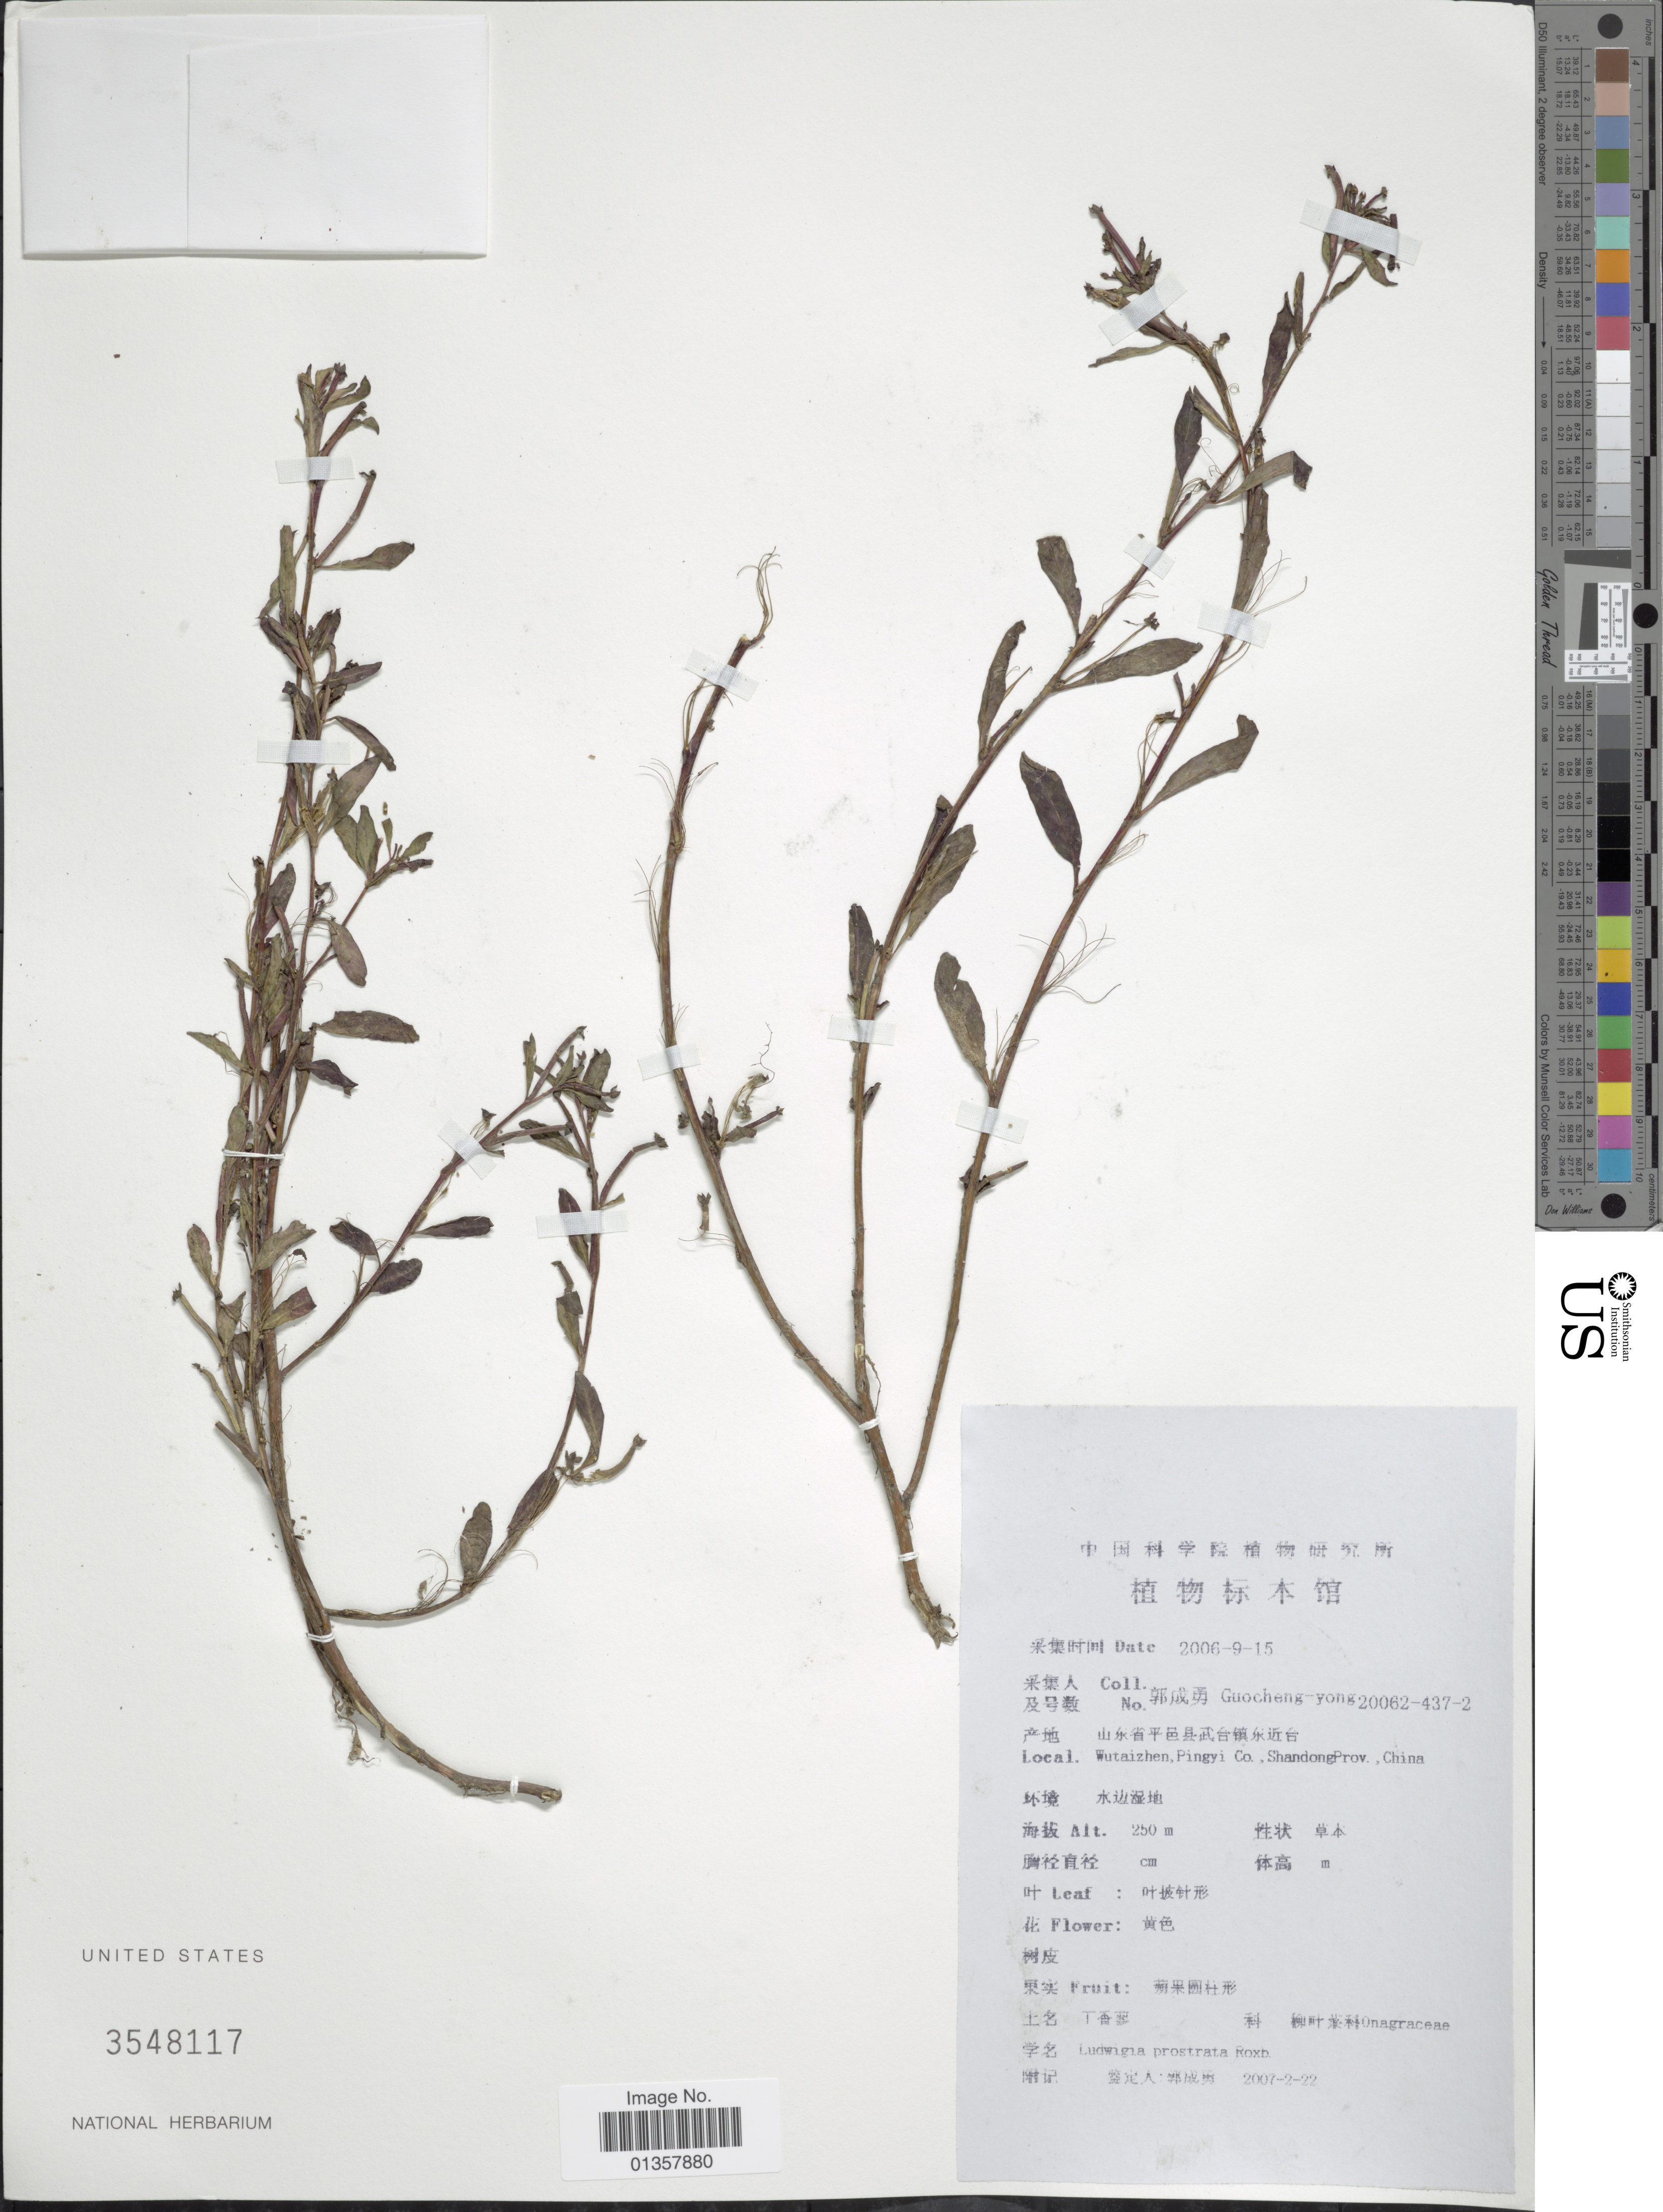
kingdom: Plantae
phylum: Tracheophyta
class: Magnoliopsida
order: Myrtales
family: Onagraceae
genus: Ludwigia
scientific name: Ludwigia prostrata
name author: Roxb.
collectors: Guo cheng-yong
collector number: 20062-437-2*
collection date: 2006-09-15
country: China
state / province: Shandong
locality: Wutaizhen, Pingyi Co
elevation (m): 250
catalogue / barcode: US 3548117